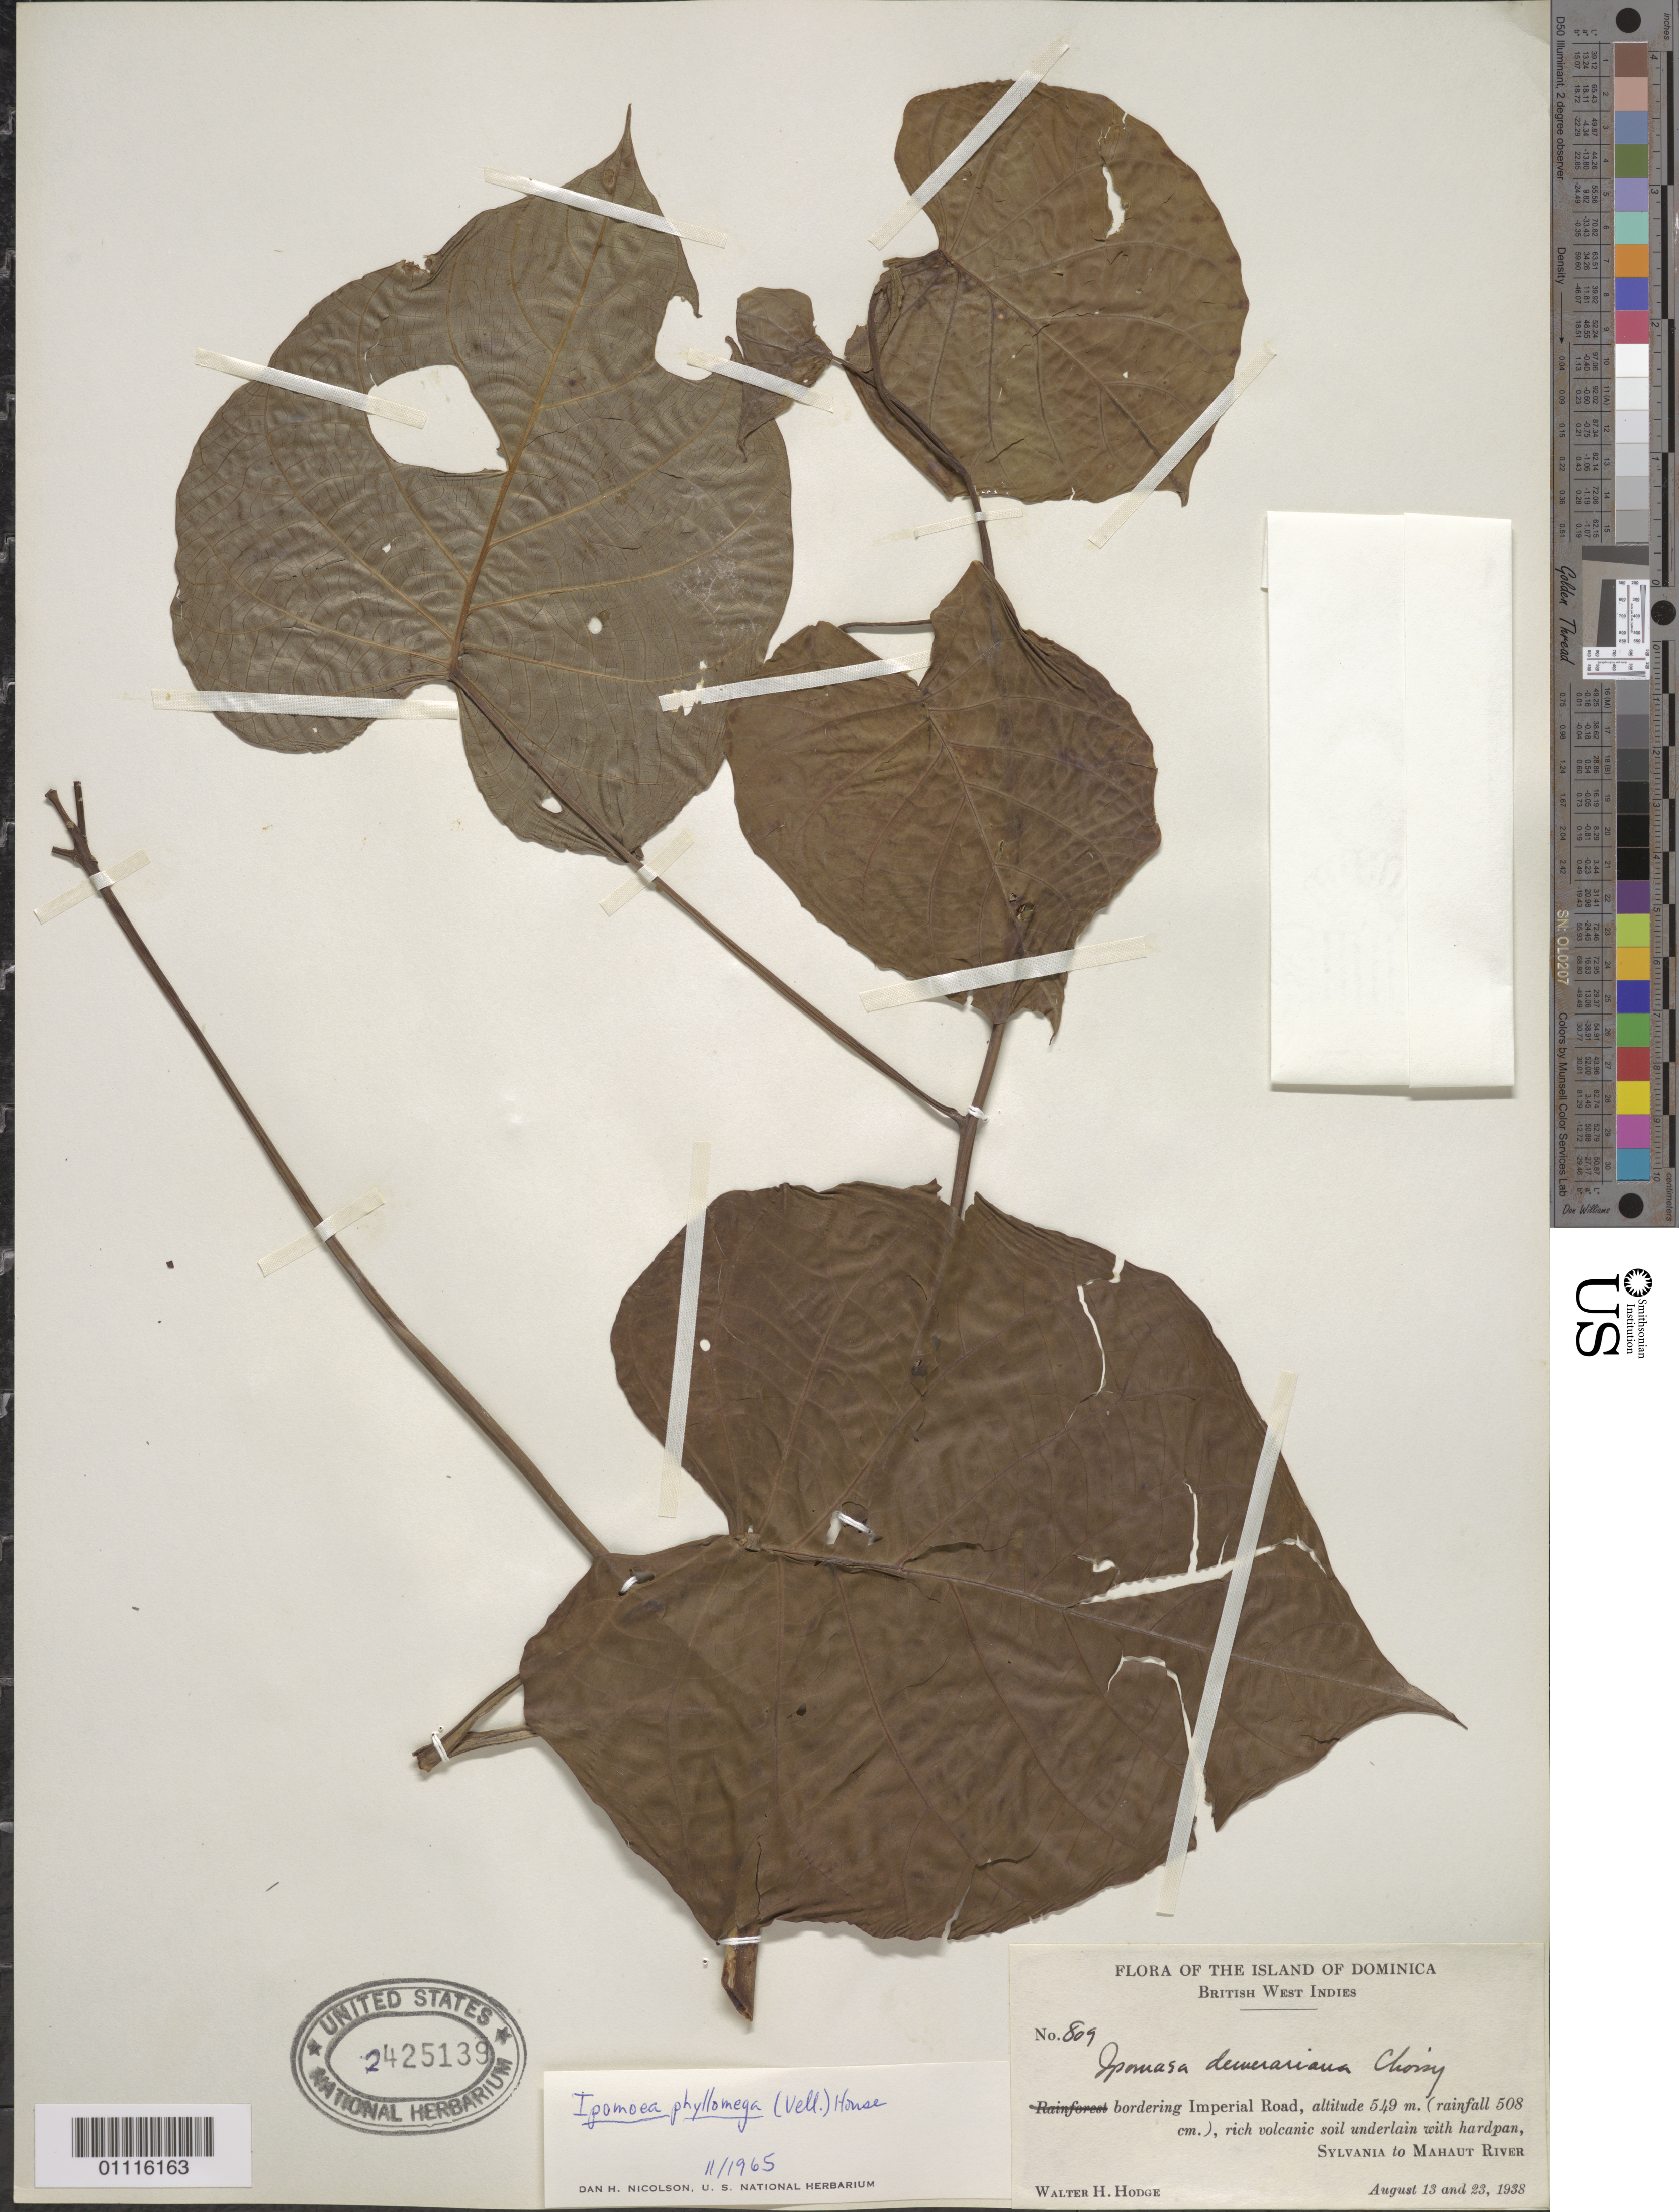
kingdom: Plantae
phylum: Tracheophyta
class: Magnoliopsida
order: Solanales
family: Convolvulaceae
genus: Ipomoea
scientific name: Ipomoea phyllomega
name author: (Vell.) House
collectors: W. Hodge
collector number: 809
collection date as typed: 13 Aug 1938 to 23 Aug 1938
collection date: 1938-08-13/1938-08-23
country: Dominica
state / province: St. Paul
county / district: Sylvania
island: Dominica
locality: Sylvania to Mahaut River, Bordering Imperial Road, rich volcanic soil underlain with hardpan. Rainfall 508 cm.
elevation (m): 549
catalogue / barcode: US 2425139